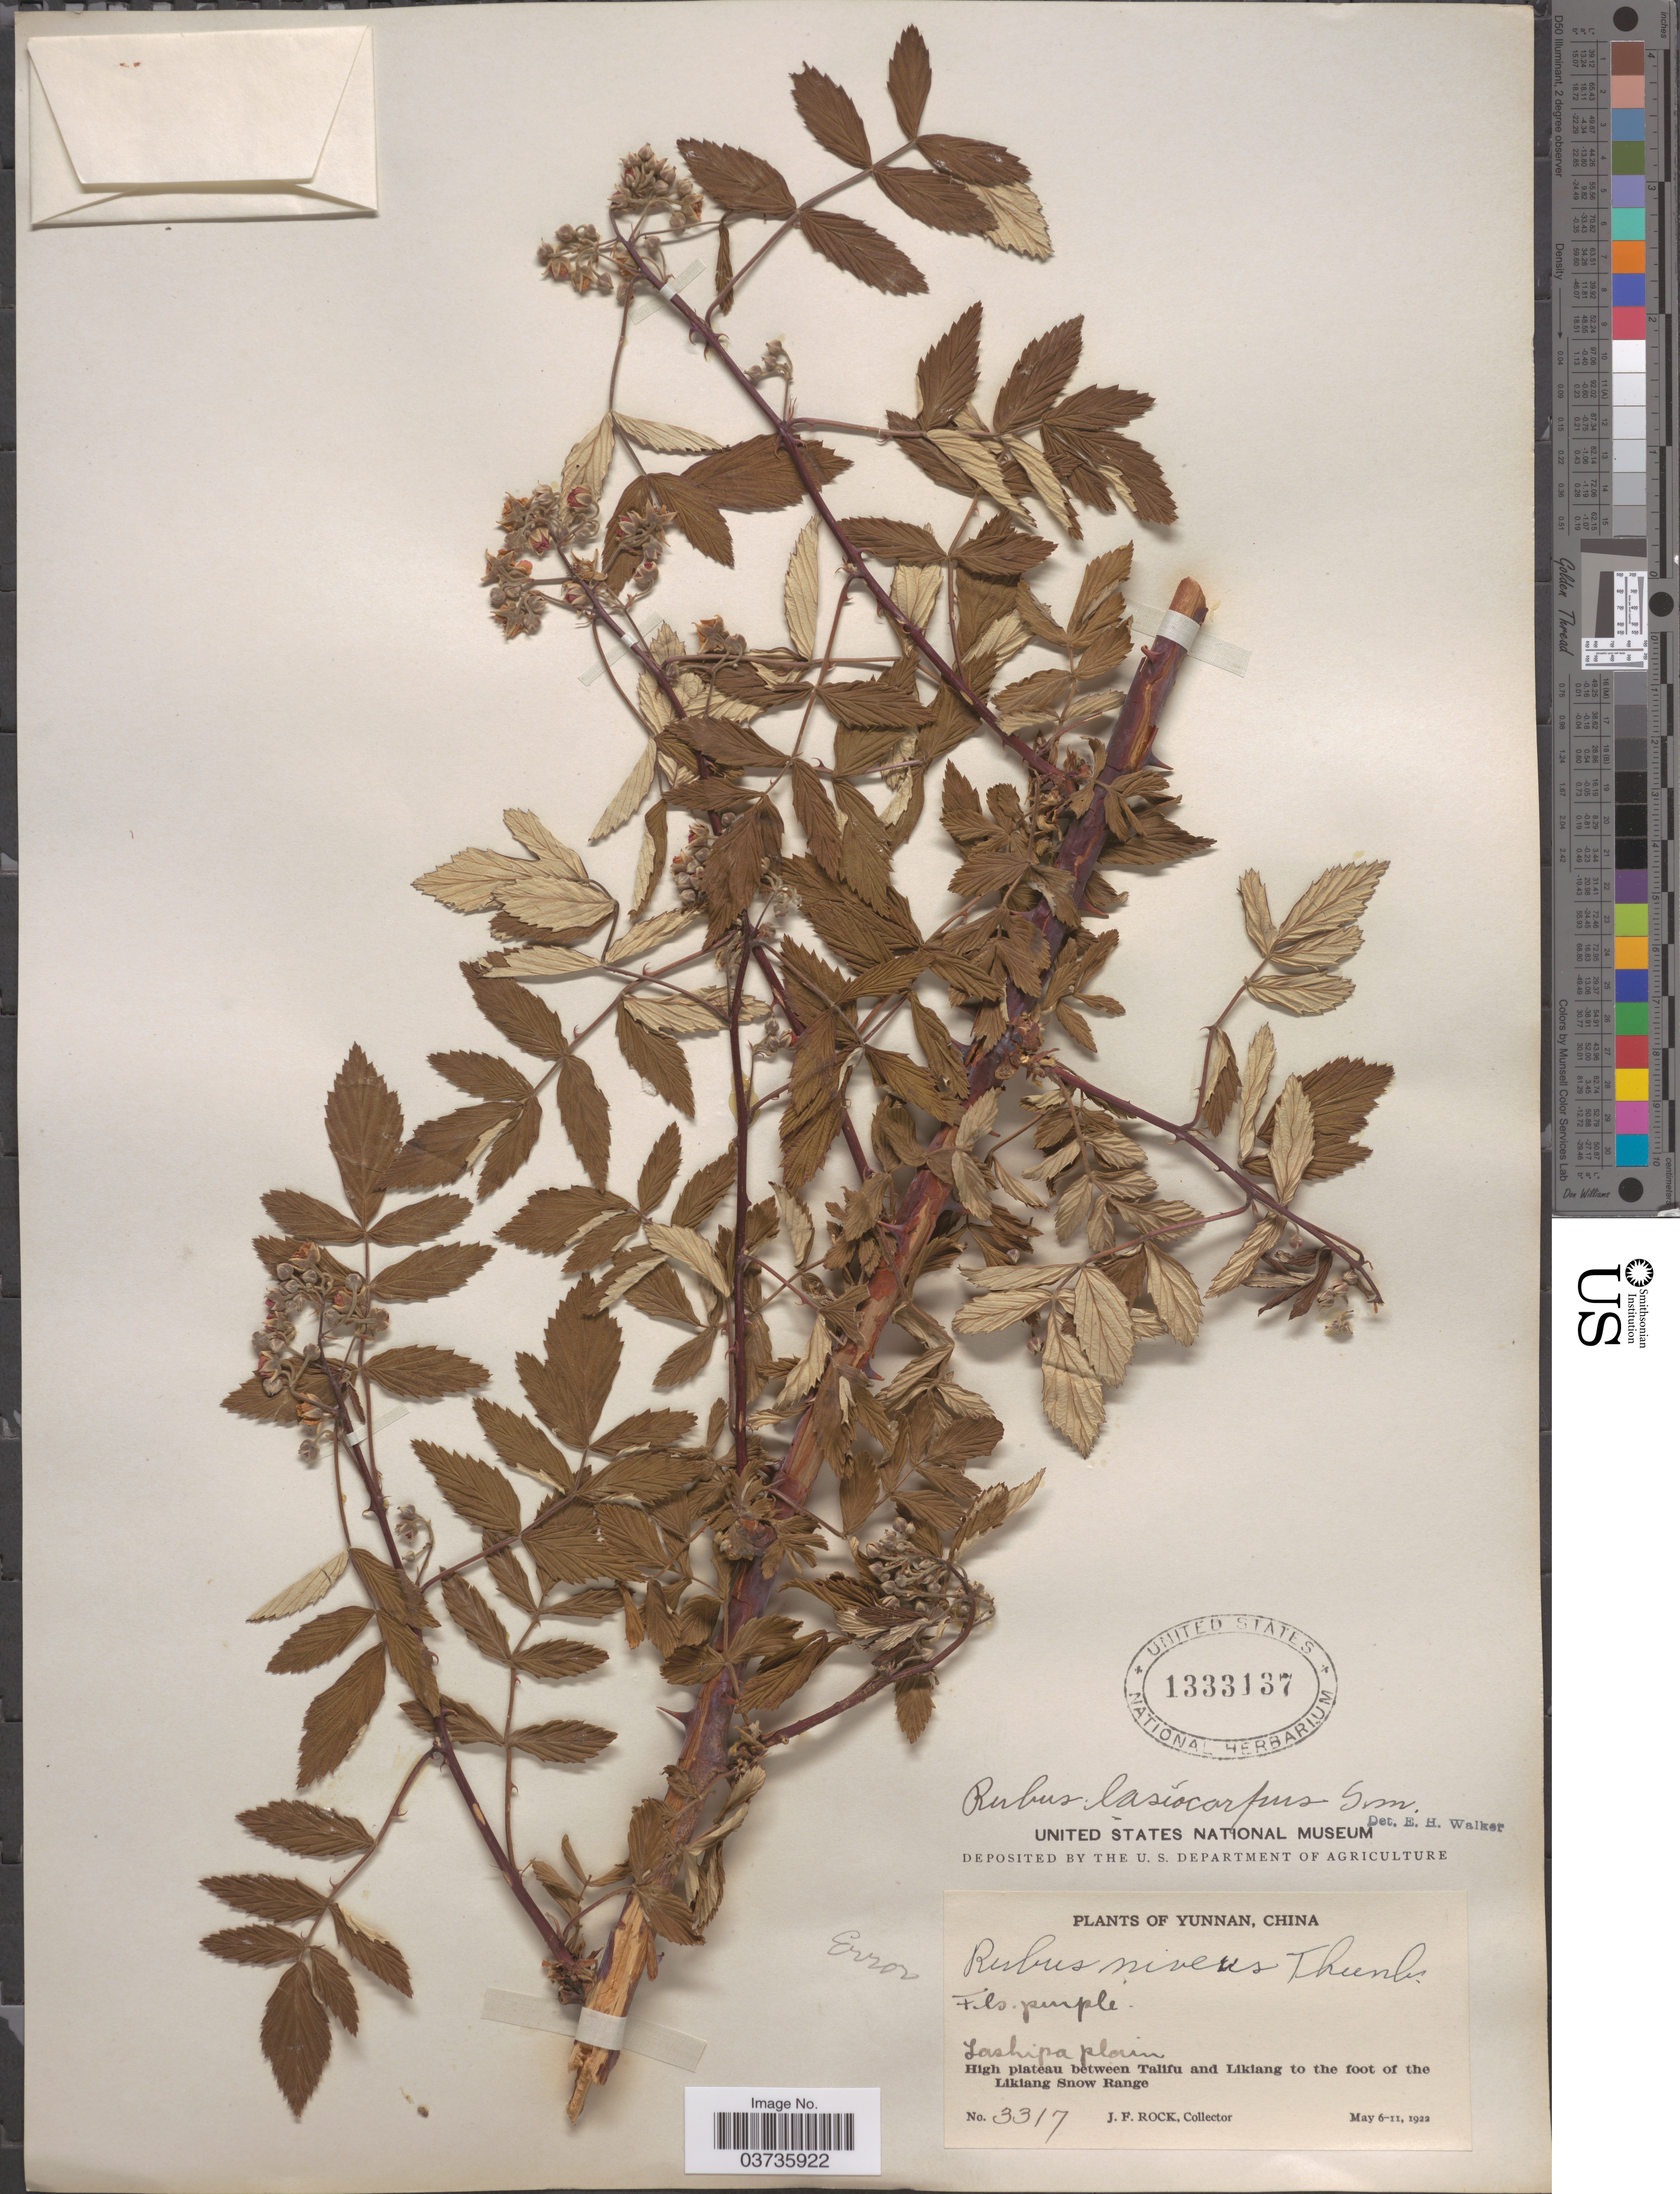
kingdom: Plantae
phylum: Tracheophyta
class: Magnoliopsida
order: Rosales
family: Rosaceae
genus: Rubus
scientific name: Rubus lasiocarpus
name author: W.C.R. Watson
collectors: J. Rock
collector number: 3317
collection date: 1922-05-06/1922-05-11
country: China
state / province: Yunnan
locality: Lashipa [interpreted] plain. [unsure placement] High plateau between Talifu and Likiang to the foot of the Likiang Snow Range.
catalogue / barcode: US 1333137